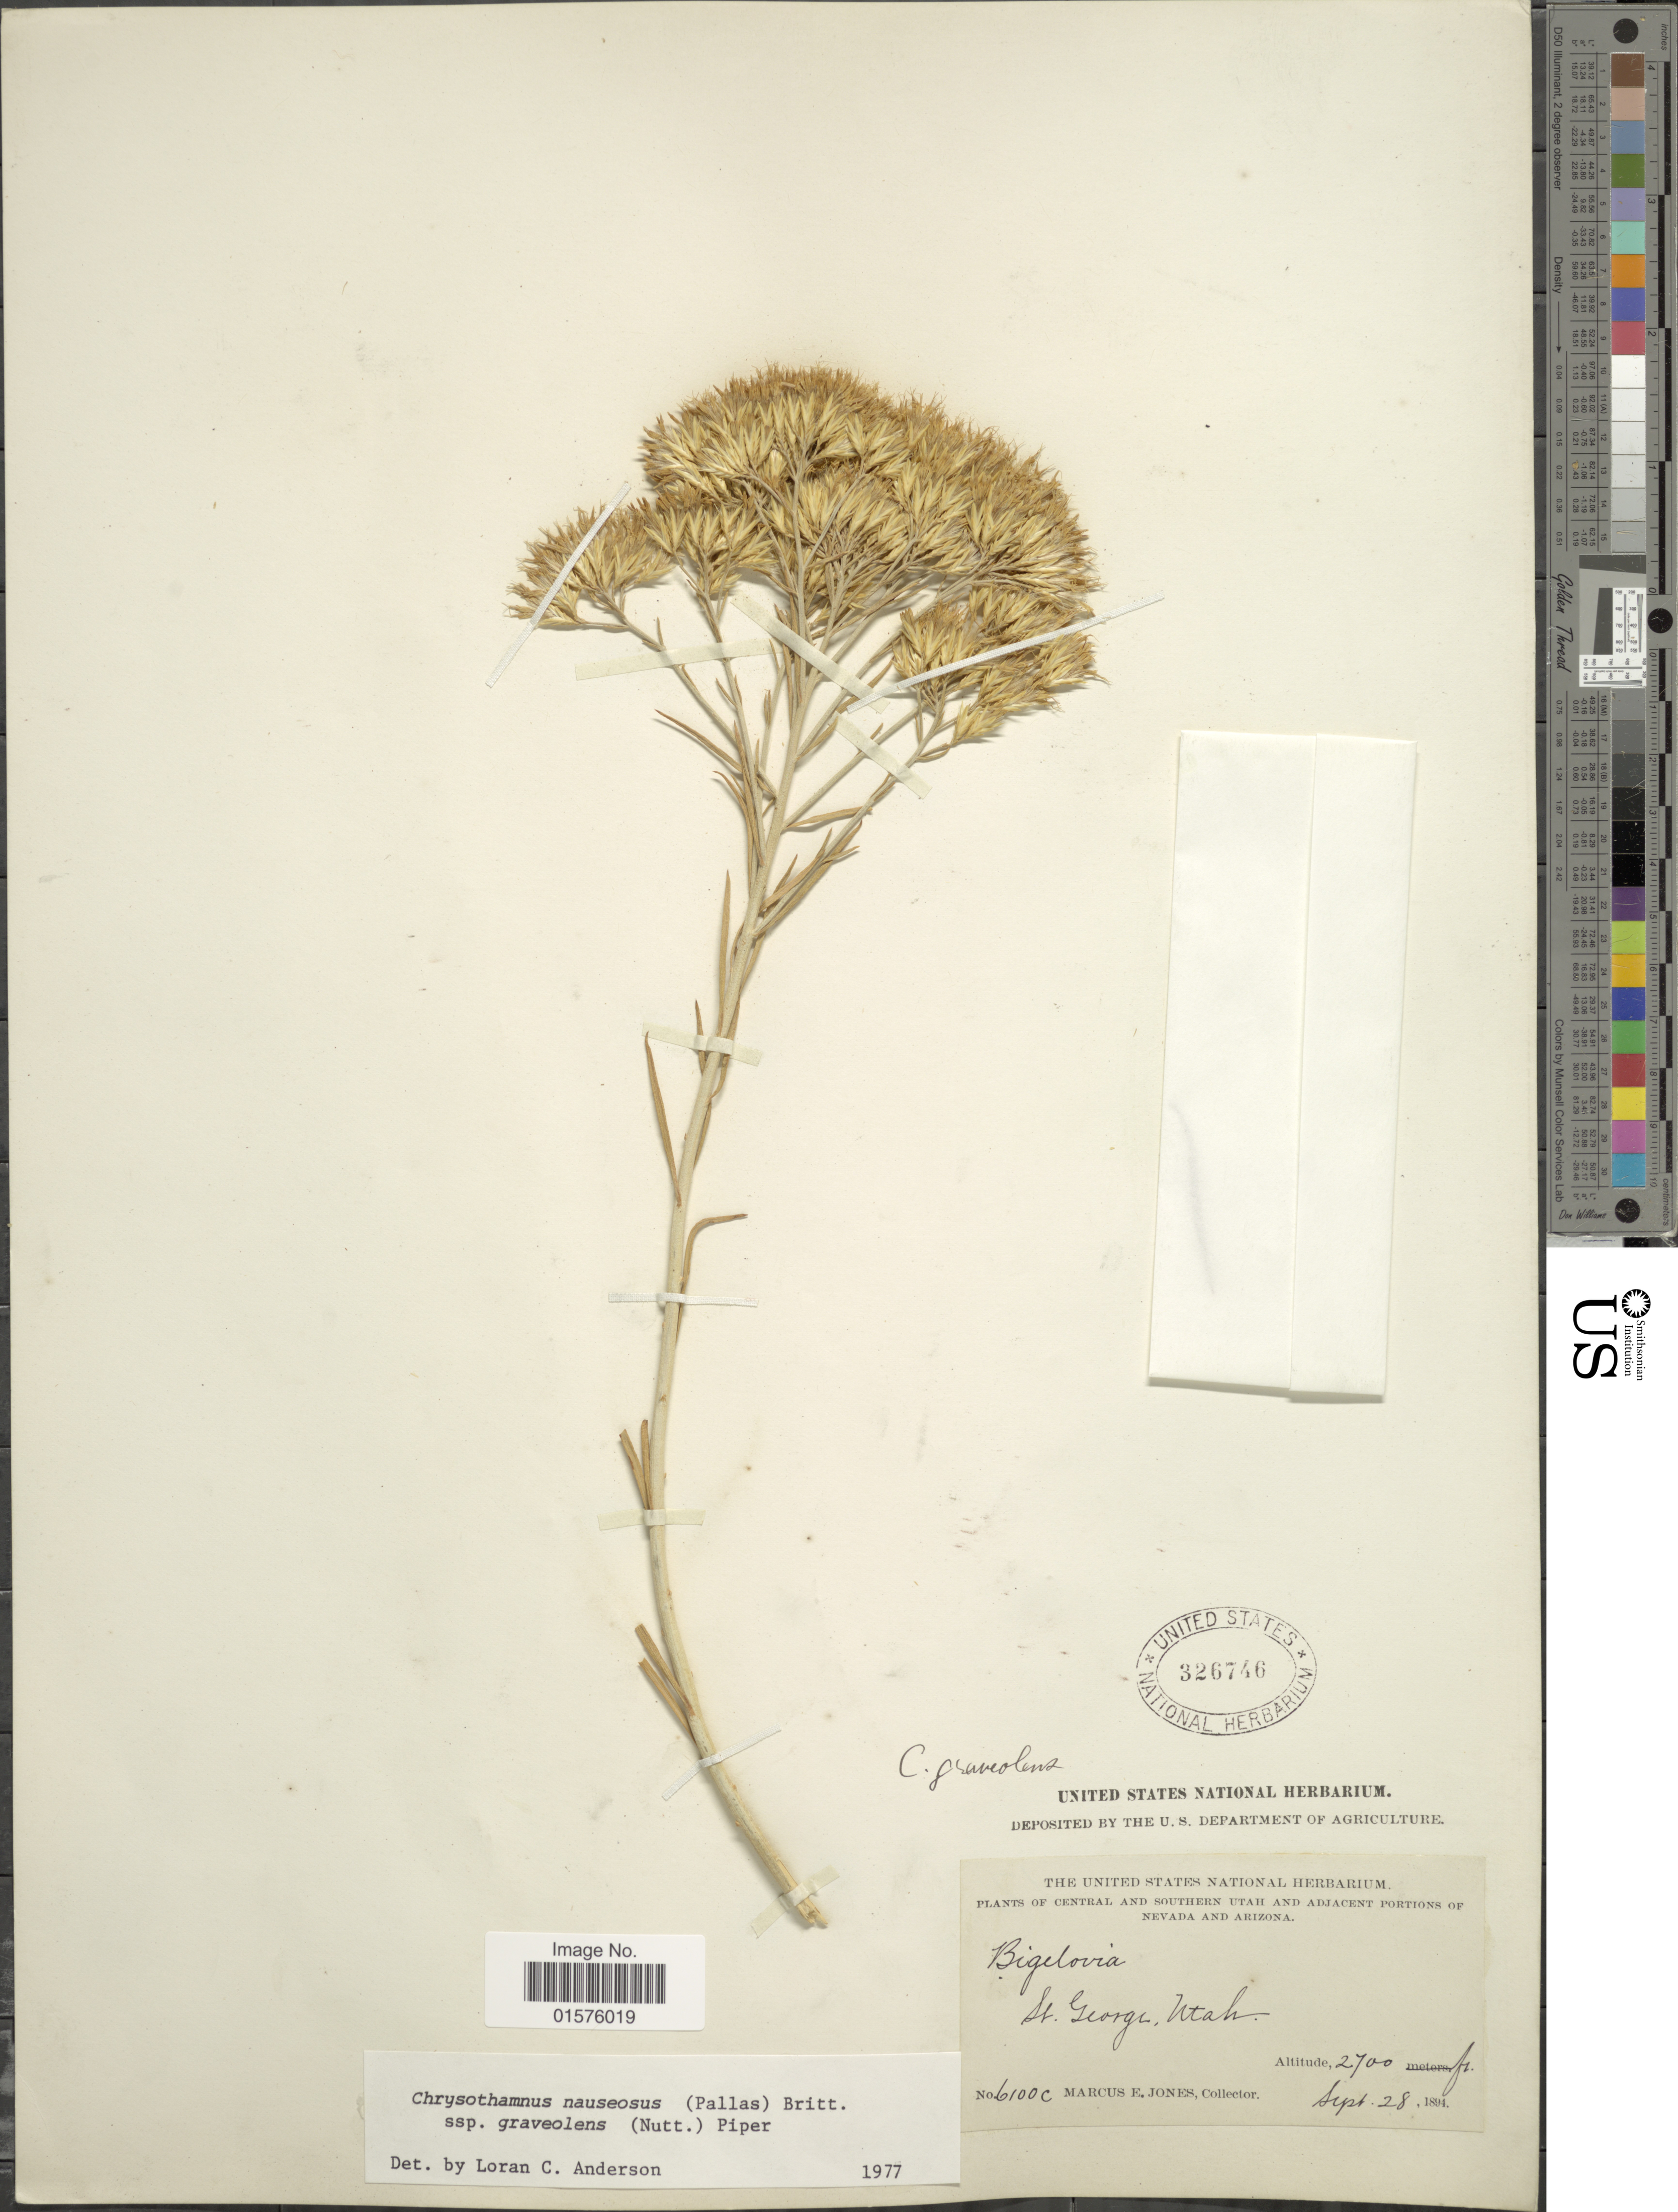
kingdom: Plantae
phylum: Tracheophyta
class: Magnoliopsida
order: Asterales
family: Asteraceae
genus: Ericameria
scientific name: Ericameria nauseosa var. graveolens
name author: (Nutt.) Reveal & Schuyler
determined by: Urbatsch, Lowell E., Curator (LSU), Louisiana State University (UNITED STATES)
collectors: M. E. Jones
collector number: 6100c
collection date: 1894-09-28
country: United States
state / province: Utah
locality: Central and southern Utah and adjacent portions of Nevada and Arizona, St. George, Utah.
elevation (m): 823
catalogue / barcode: US 326746